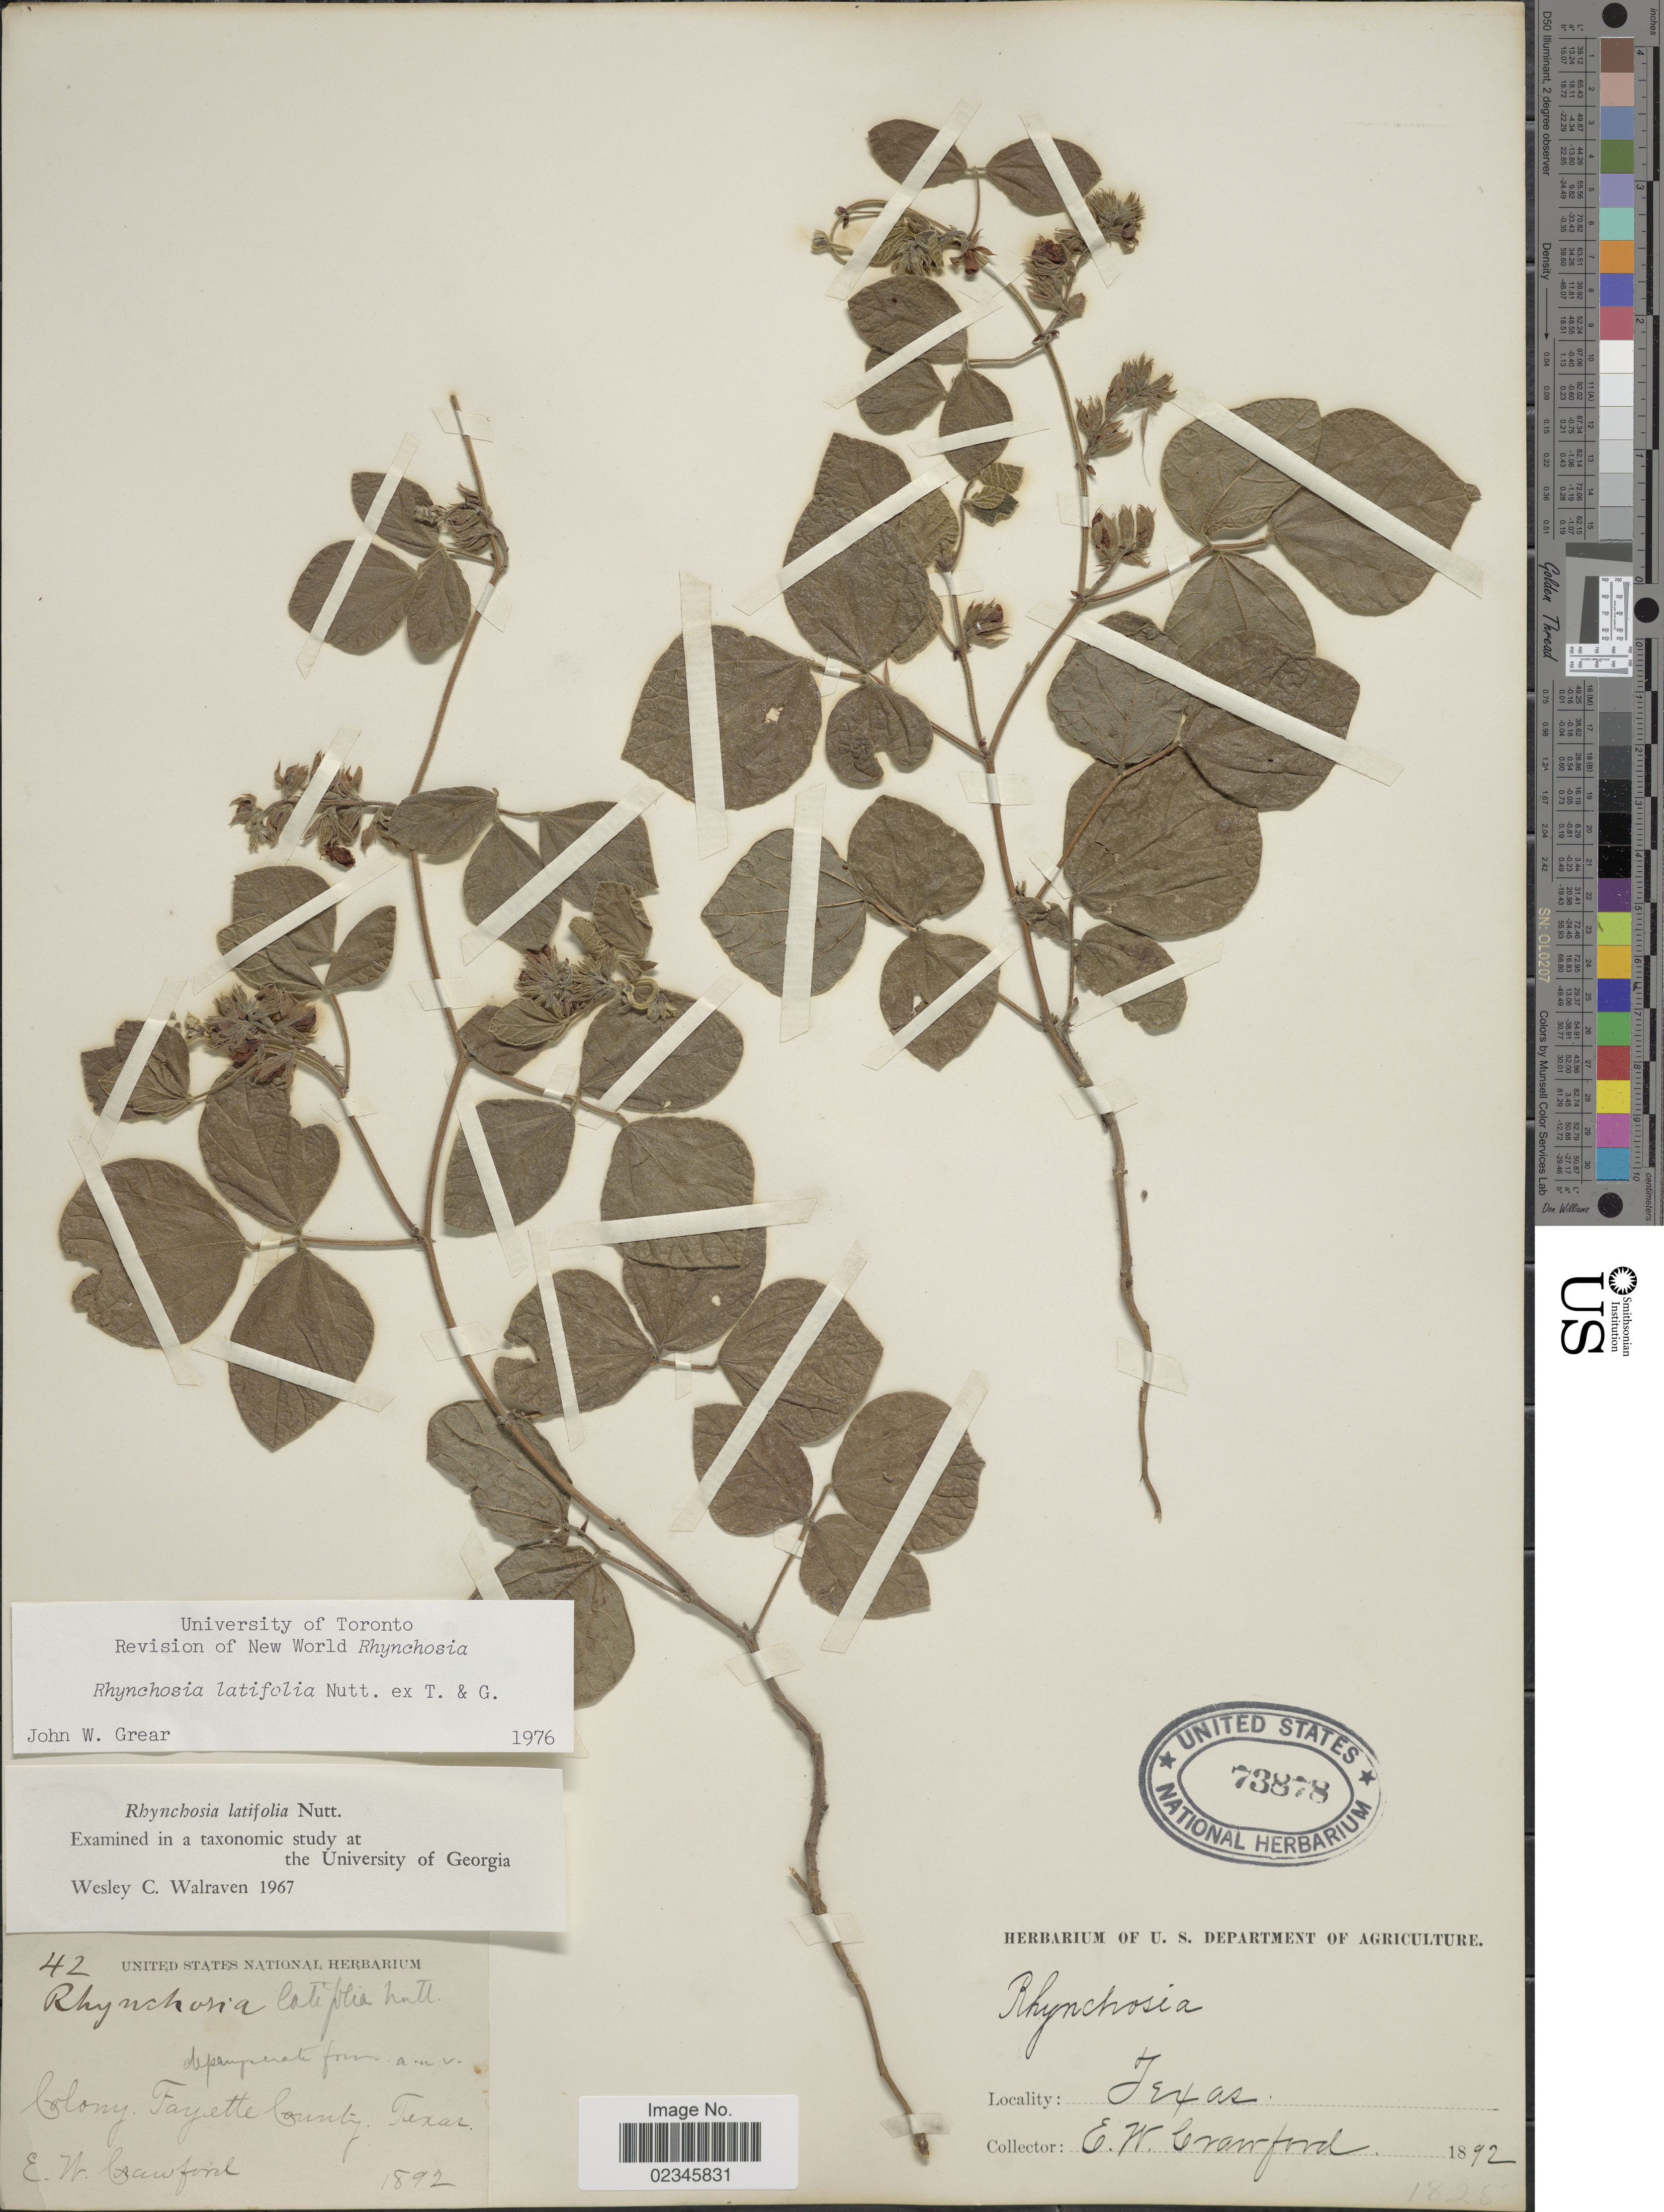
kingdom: Plantae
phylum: Tracheophyta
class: Magnoliopsida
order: Fabales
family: Fabaceae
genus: Rhynchosia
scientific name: Rhynchosia latifolia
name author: Nutt. ex Torr. & A. Gray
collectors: E. Crawford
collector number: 42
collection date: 1892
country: United States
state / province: Texas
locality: Colony, Fayette County.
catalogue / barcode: US 73878